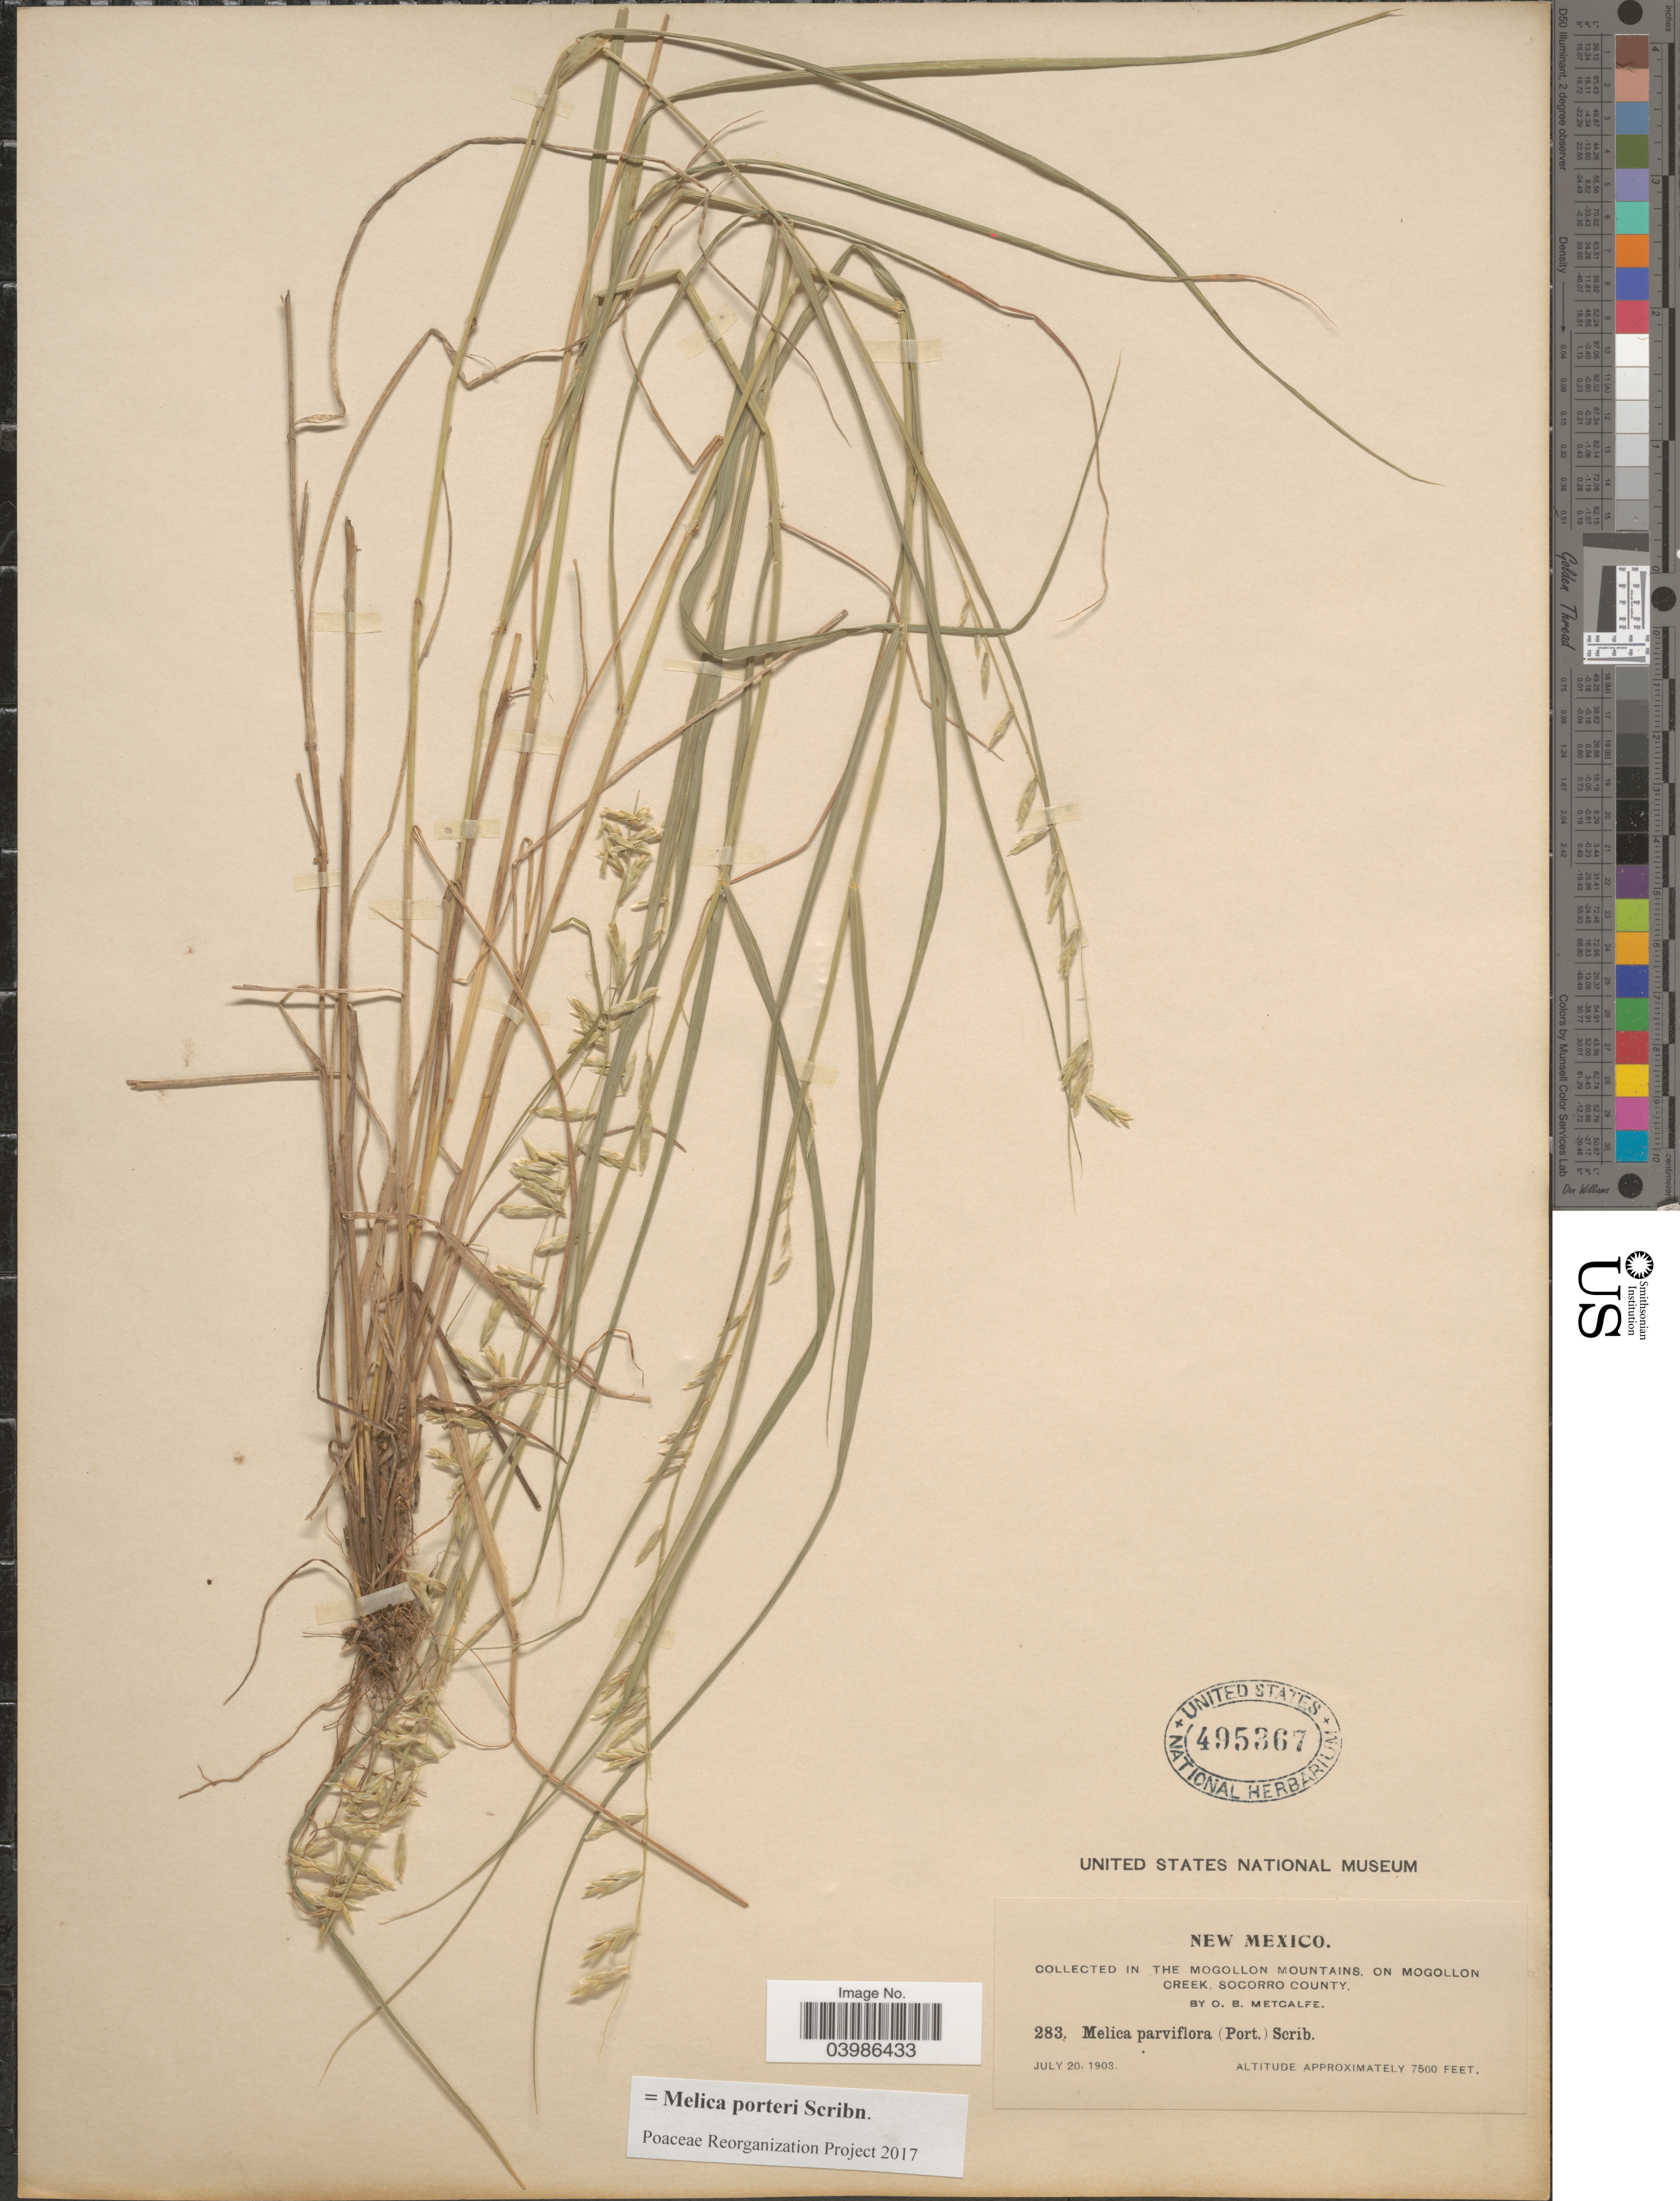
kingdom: Plantae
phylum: Tracheophyta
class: Liliopsida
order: Poales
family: Poaceae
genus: Melica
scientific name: Melica porteri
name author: Scribn.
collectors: O. B. Metcalfe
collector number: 283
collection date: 1903-07-20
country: United States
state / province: New Mexico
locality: In the Mogollon Mountains, on Mogollon Creek, Socorro County.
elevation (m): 2286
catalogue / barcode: US 495367